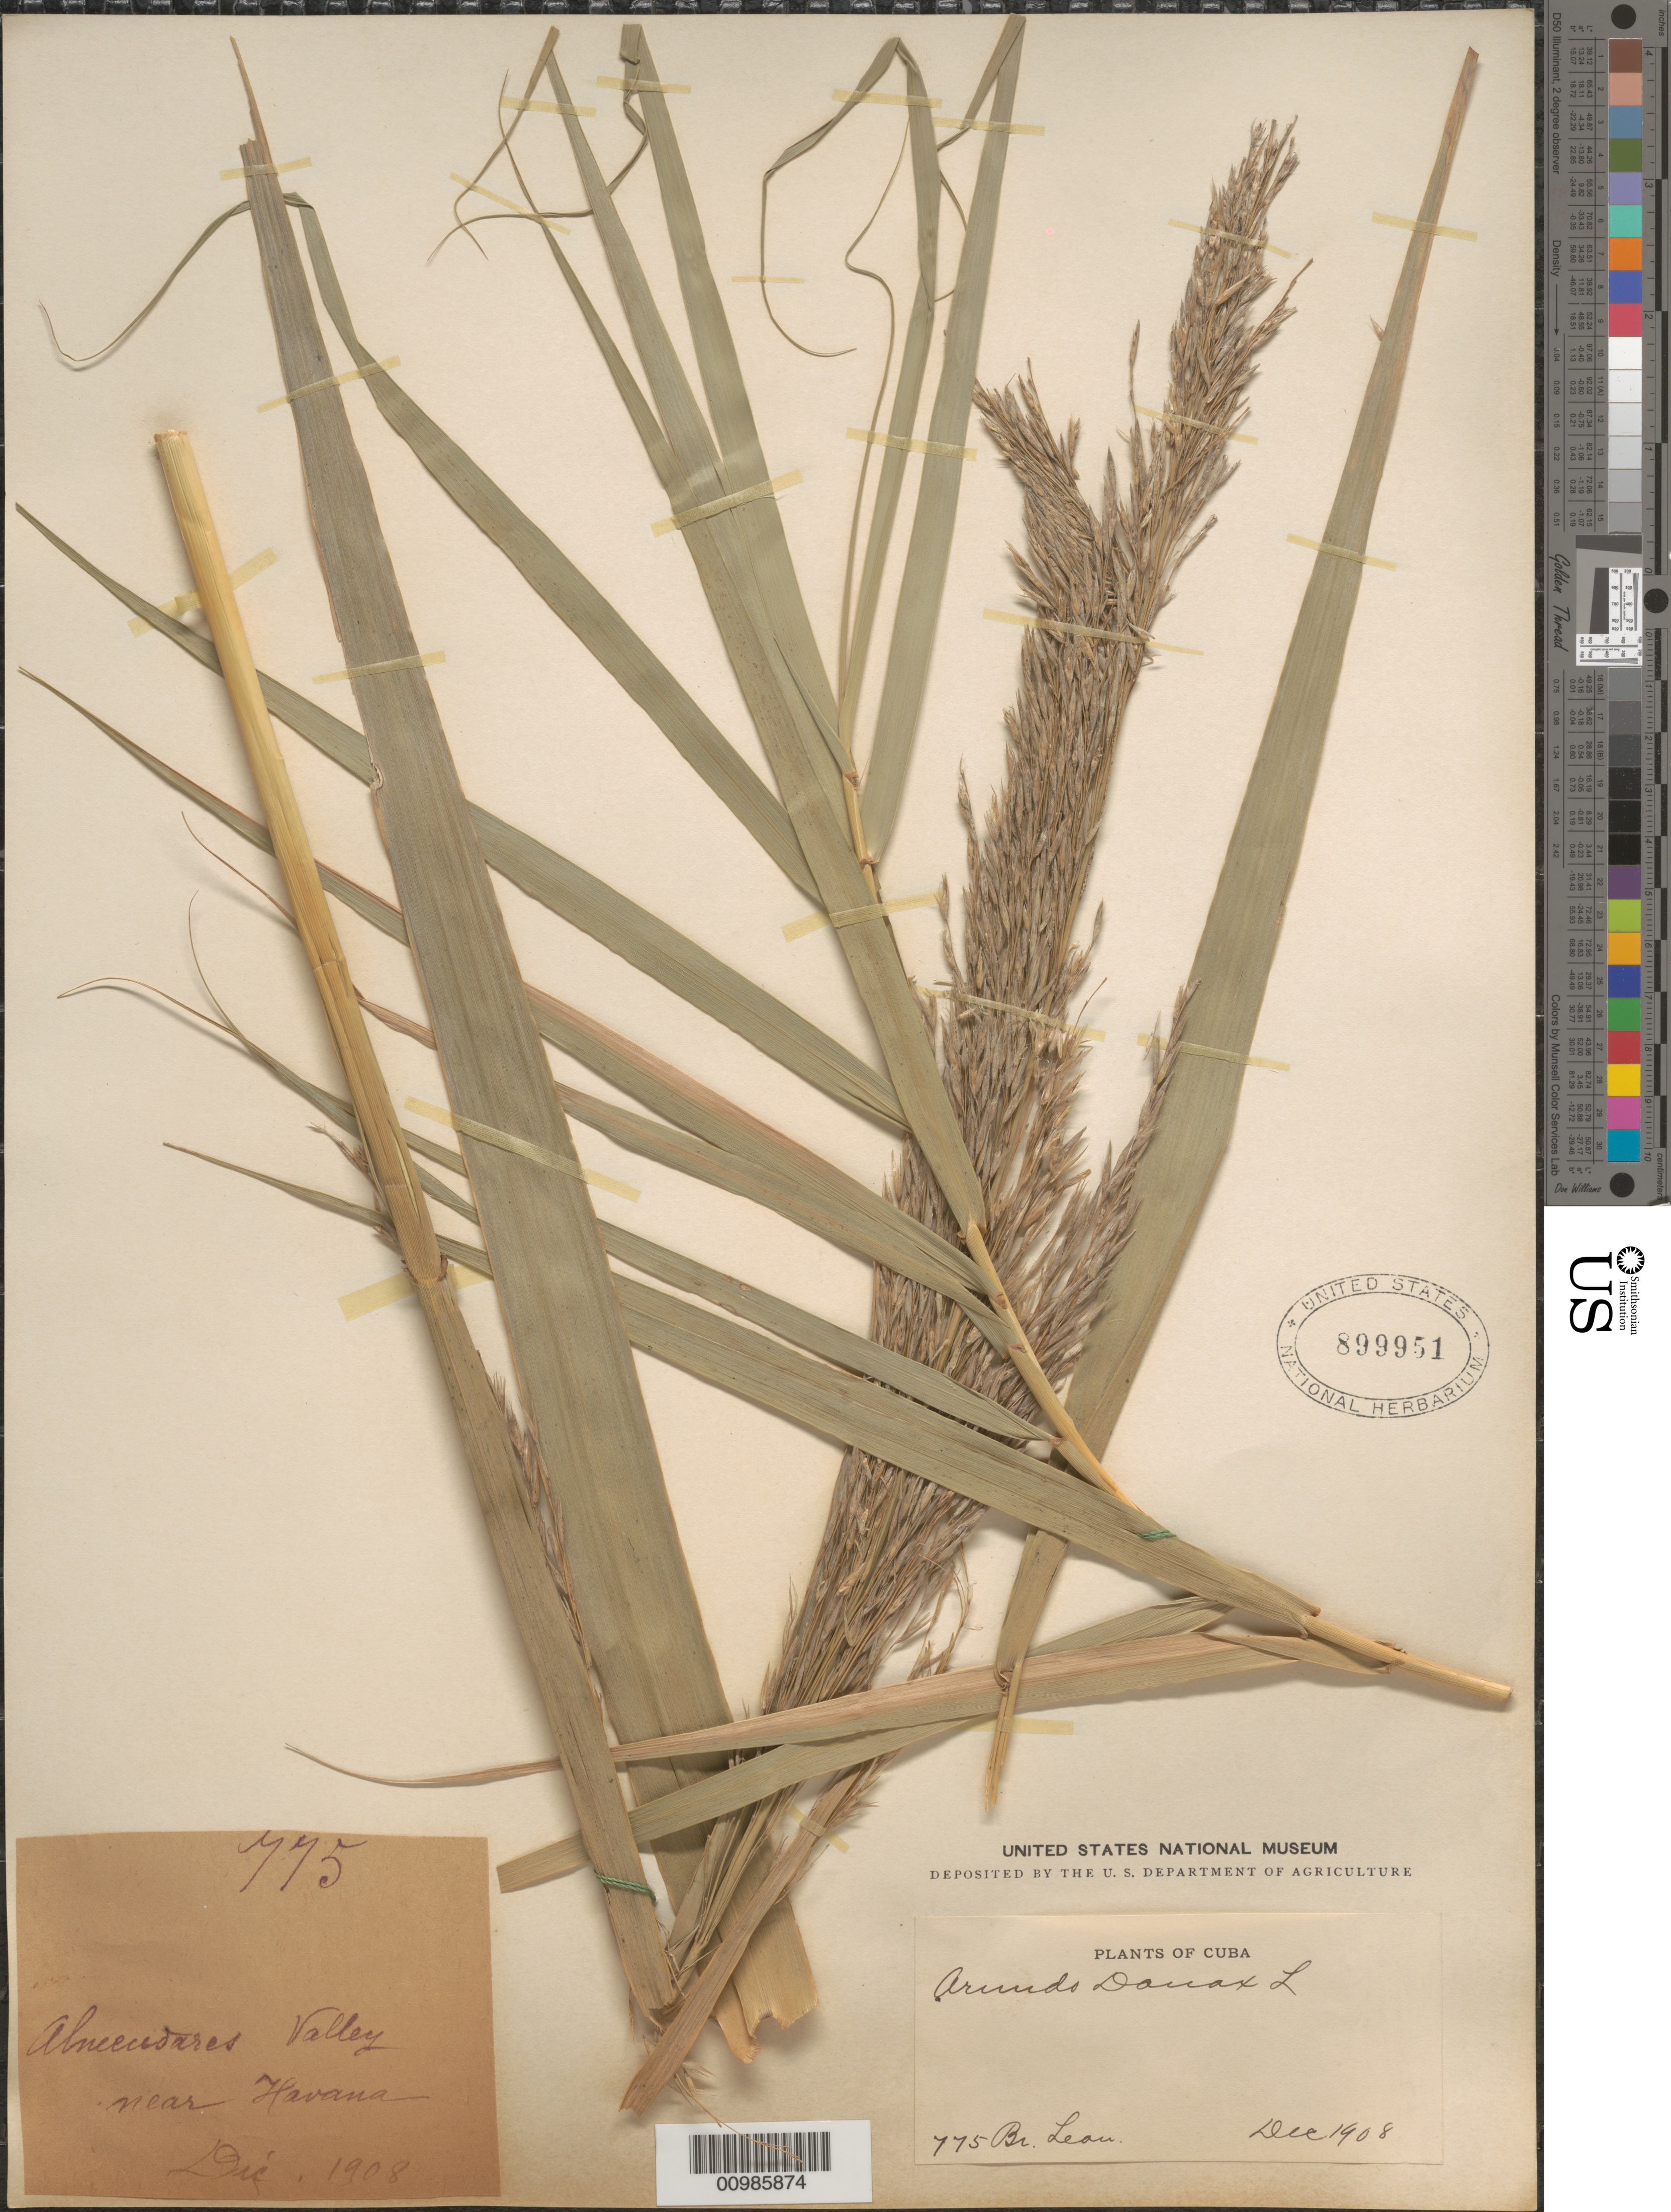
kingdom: Plantae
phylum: Tracheophyta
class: Liliopsida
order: Poales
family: Poaceae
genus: Arundo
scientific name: Arundo donax f. donax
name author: L.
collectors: Bro. León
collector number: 775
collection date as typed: Dec 1908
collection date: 1908-12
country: Cuba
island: Cuba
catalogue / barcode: US 899951